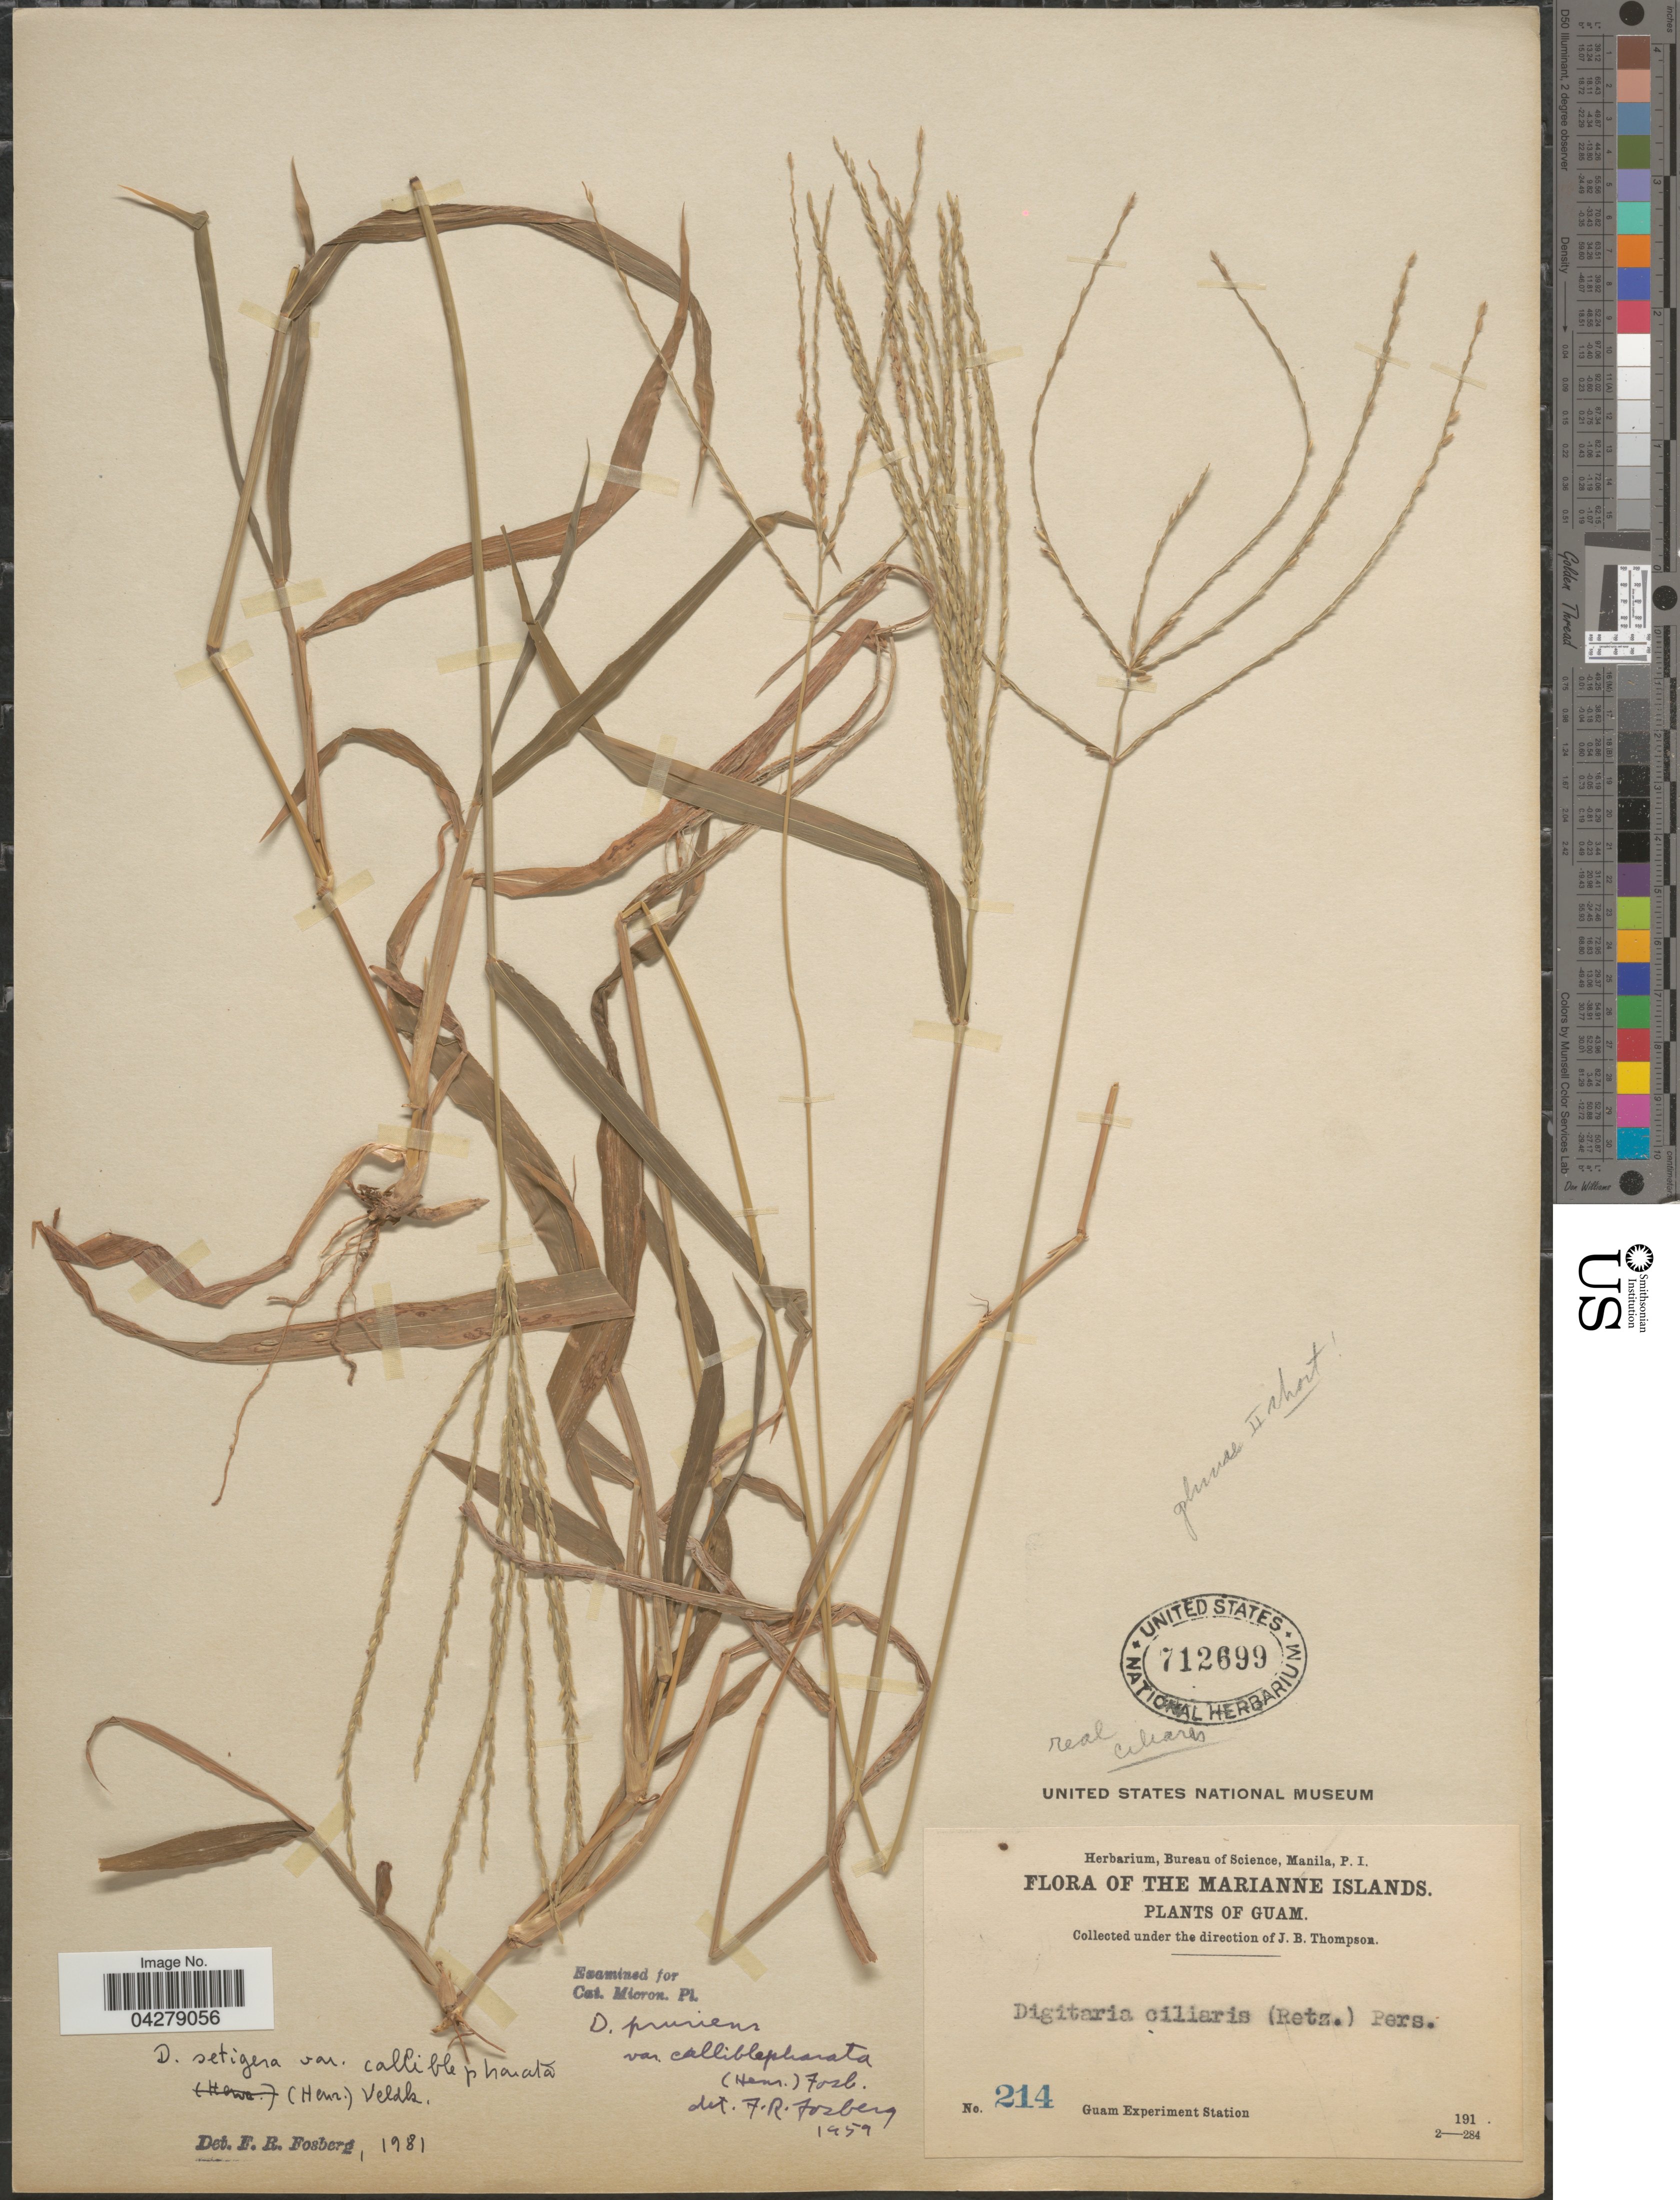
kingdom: Plantae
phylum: Tracheophyta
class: Liliopsida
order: Poales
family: Poaceae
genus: Digitaria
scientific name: Digitaria setigera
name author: Roth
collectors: Guam Exp. Sta.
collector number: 214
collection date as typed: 191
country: Guam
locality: The Marianne Islands.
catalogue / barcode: US 712699